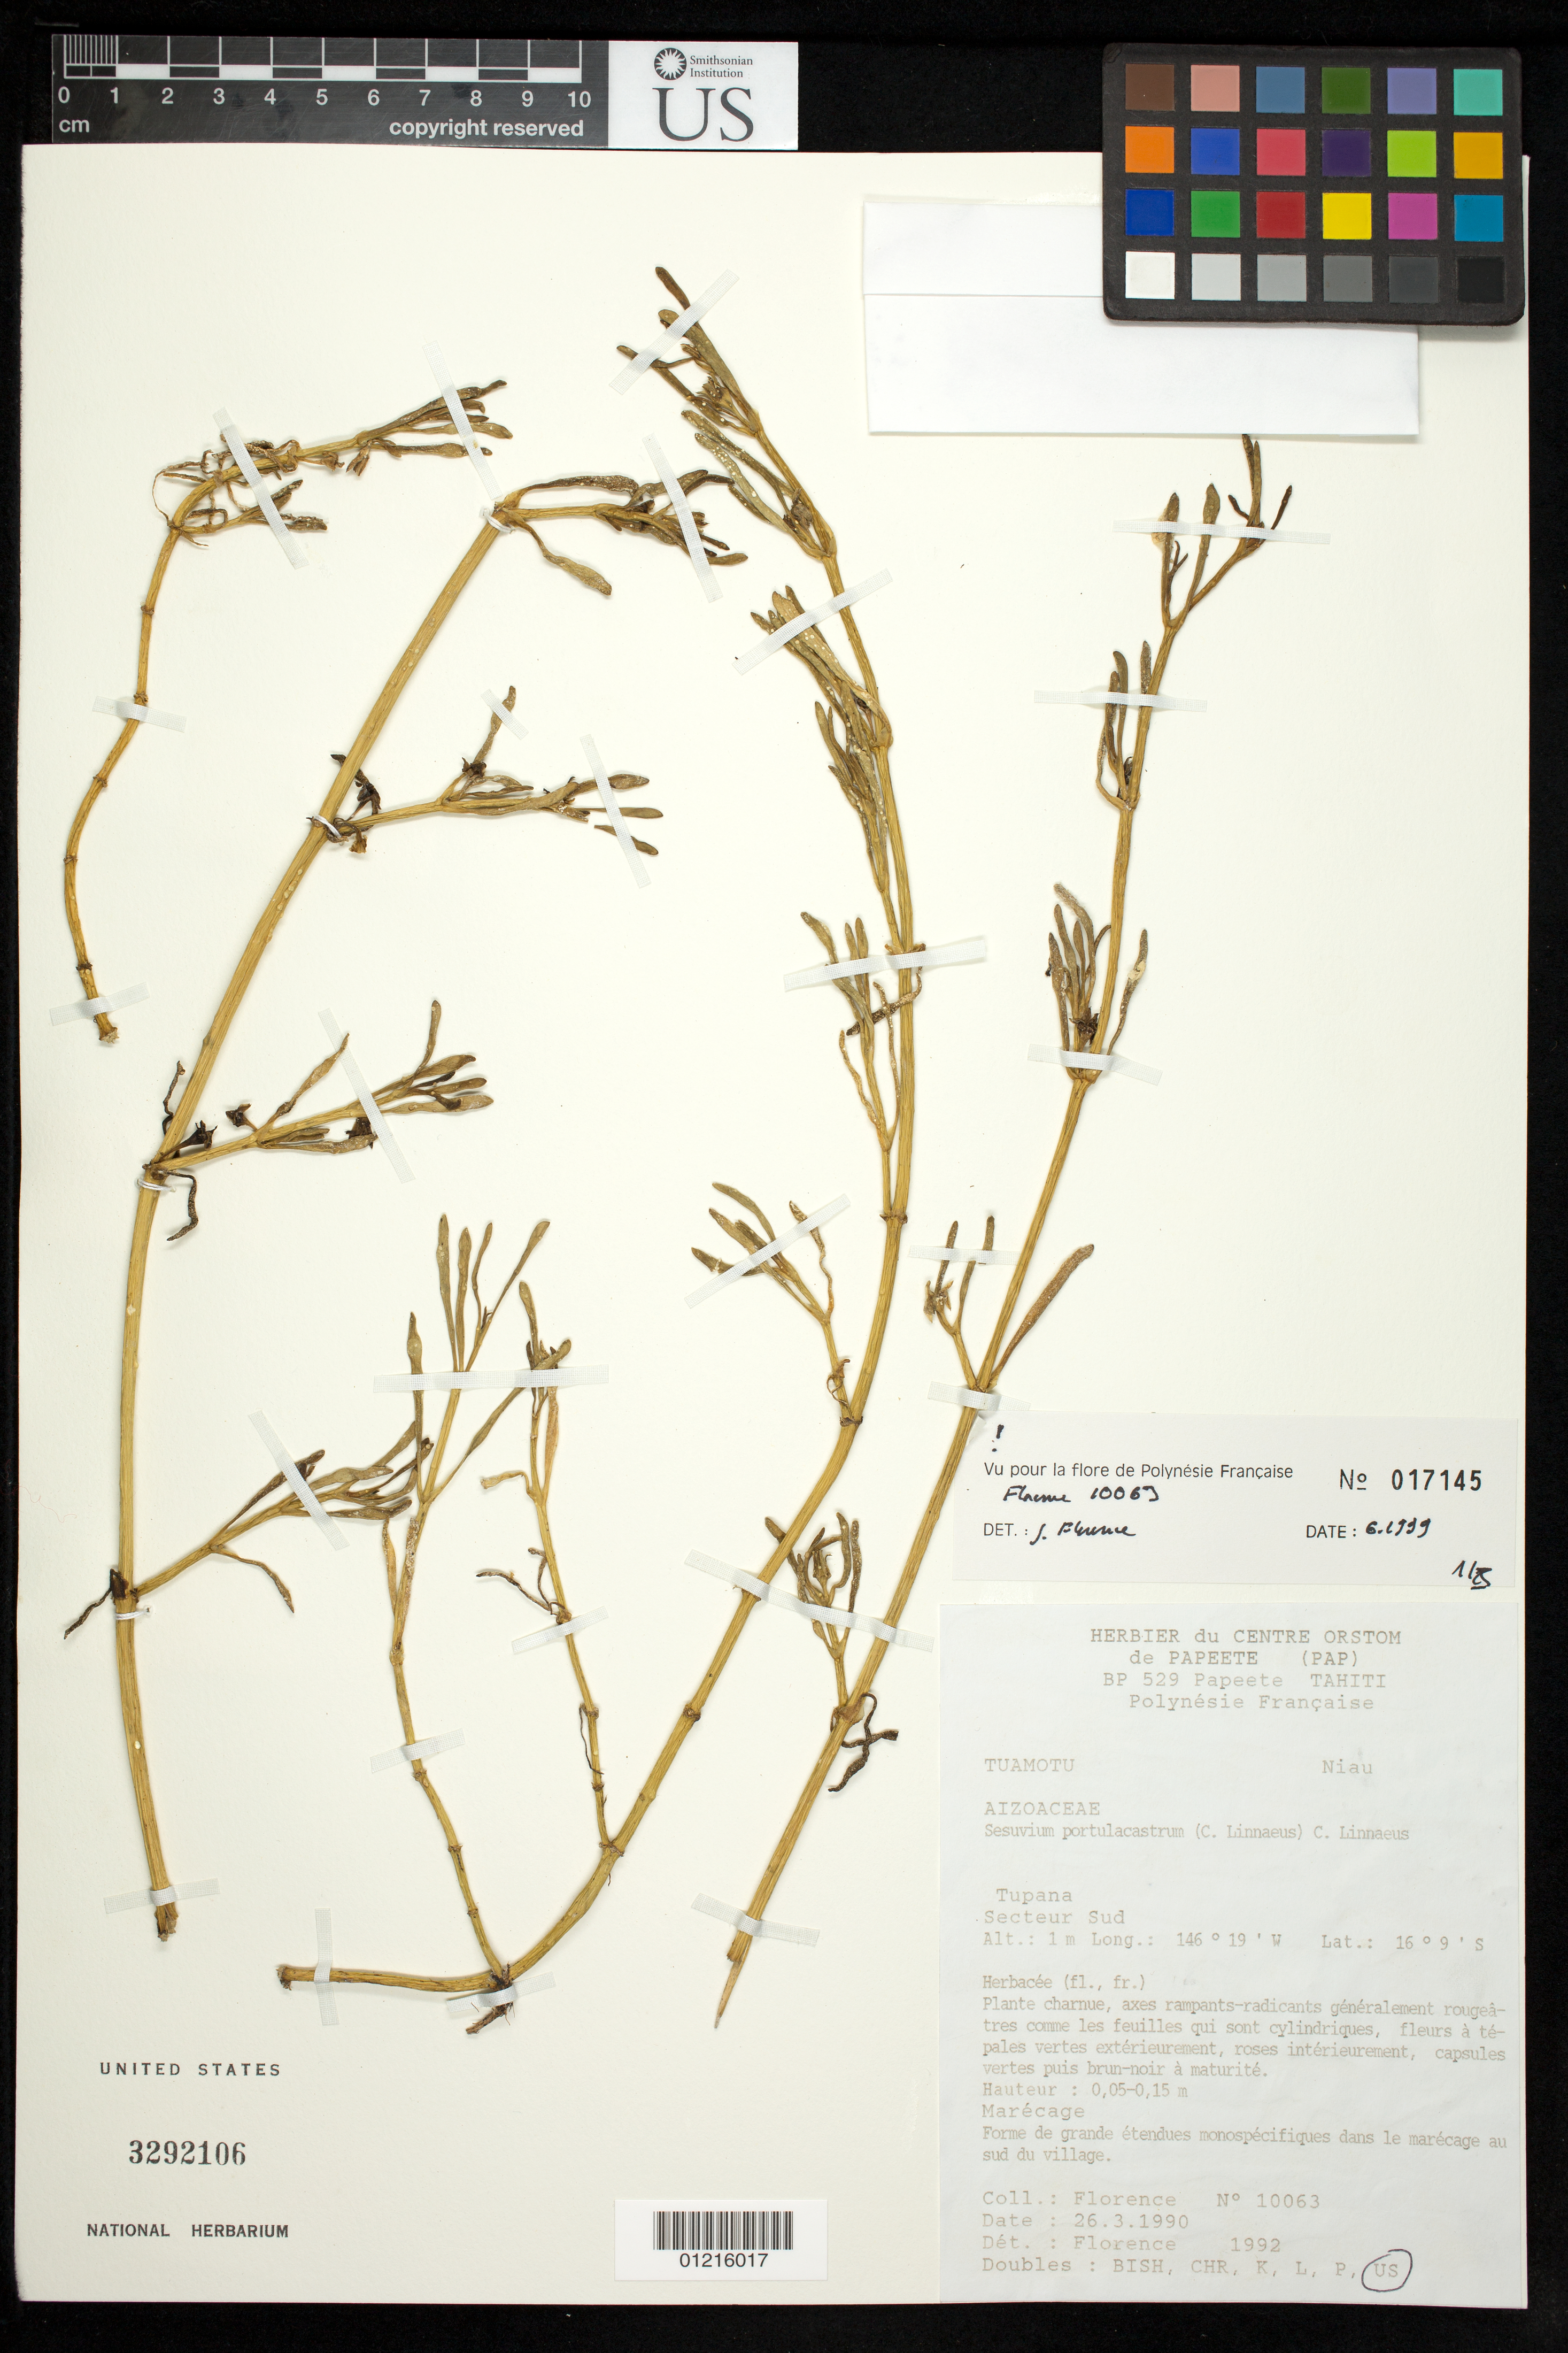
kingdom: Plantae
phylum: Tracheophyta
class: Magnoliopsida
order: Caryophyllales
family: Aizoaceae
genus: Sesuvium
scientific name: Sesuvium portulacastrum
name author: (L.) L.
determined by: Florence, J.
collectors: J. Florence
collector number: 10063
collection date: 1990-03-26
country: French Polynesia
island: Niau Atoll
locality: Tupana: Secteur Sud, Le Marècage au sud du village.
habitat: Marècage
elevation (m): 1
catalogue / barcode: US 3292106